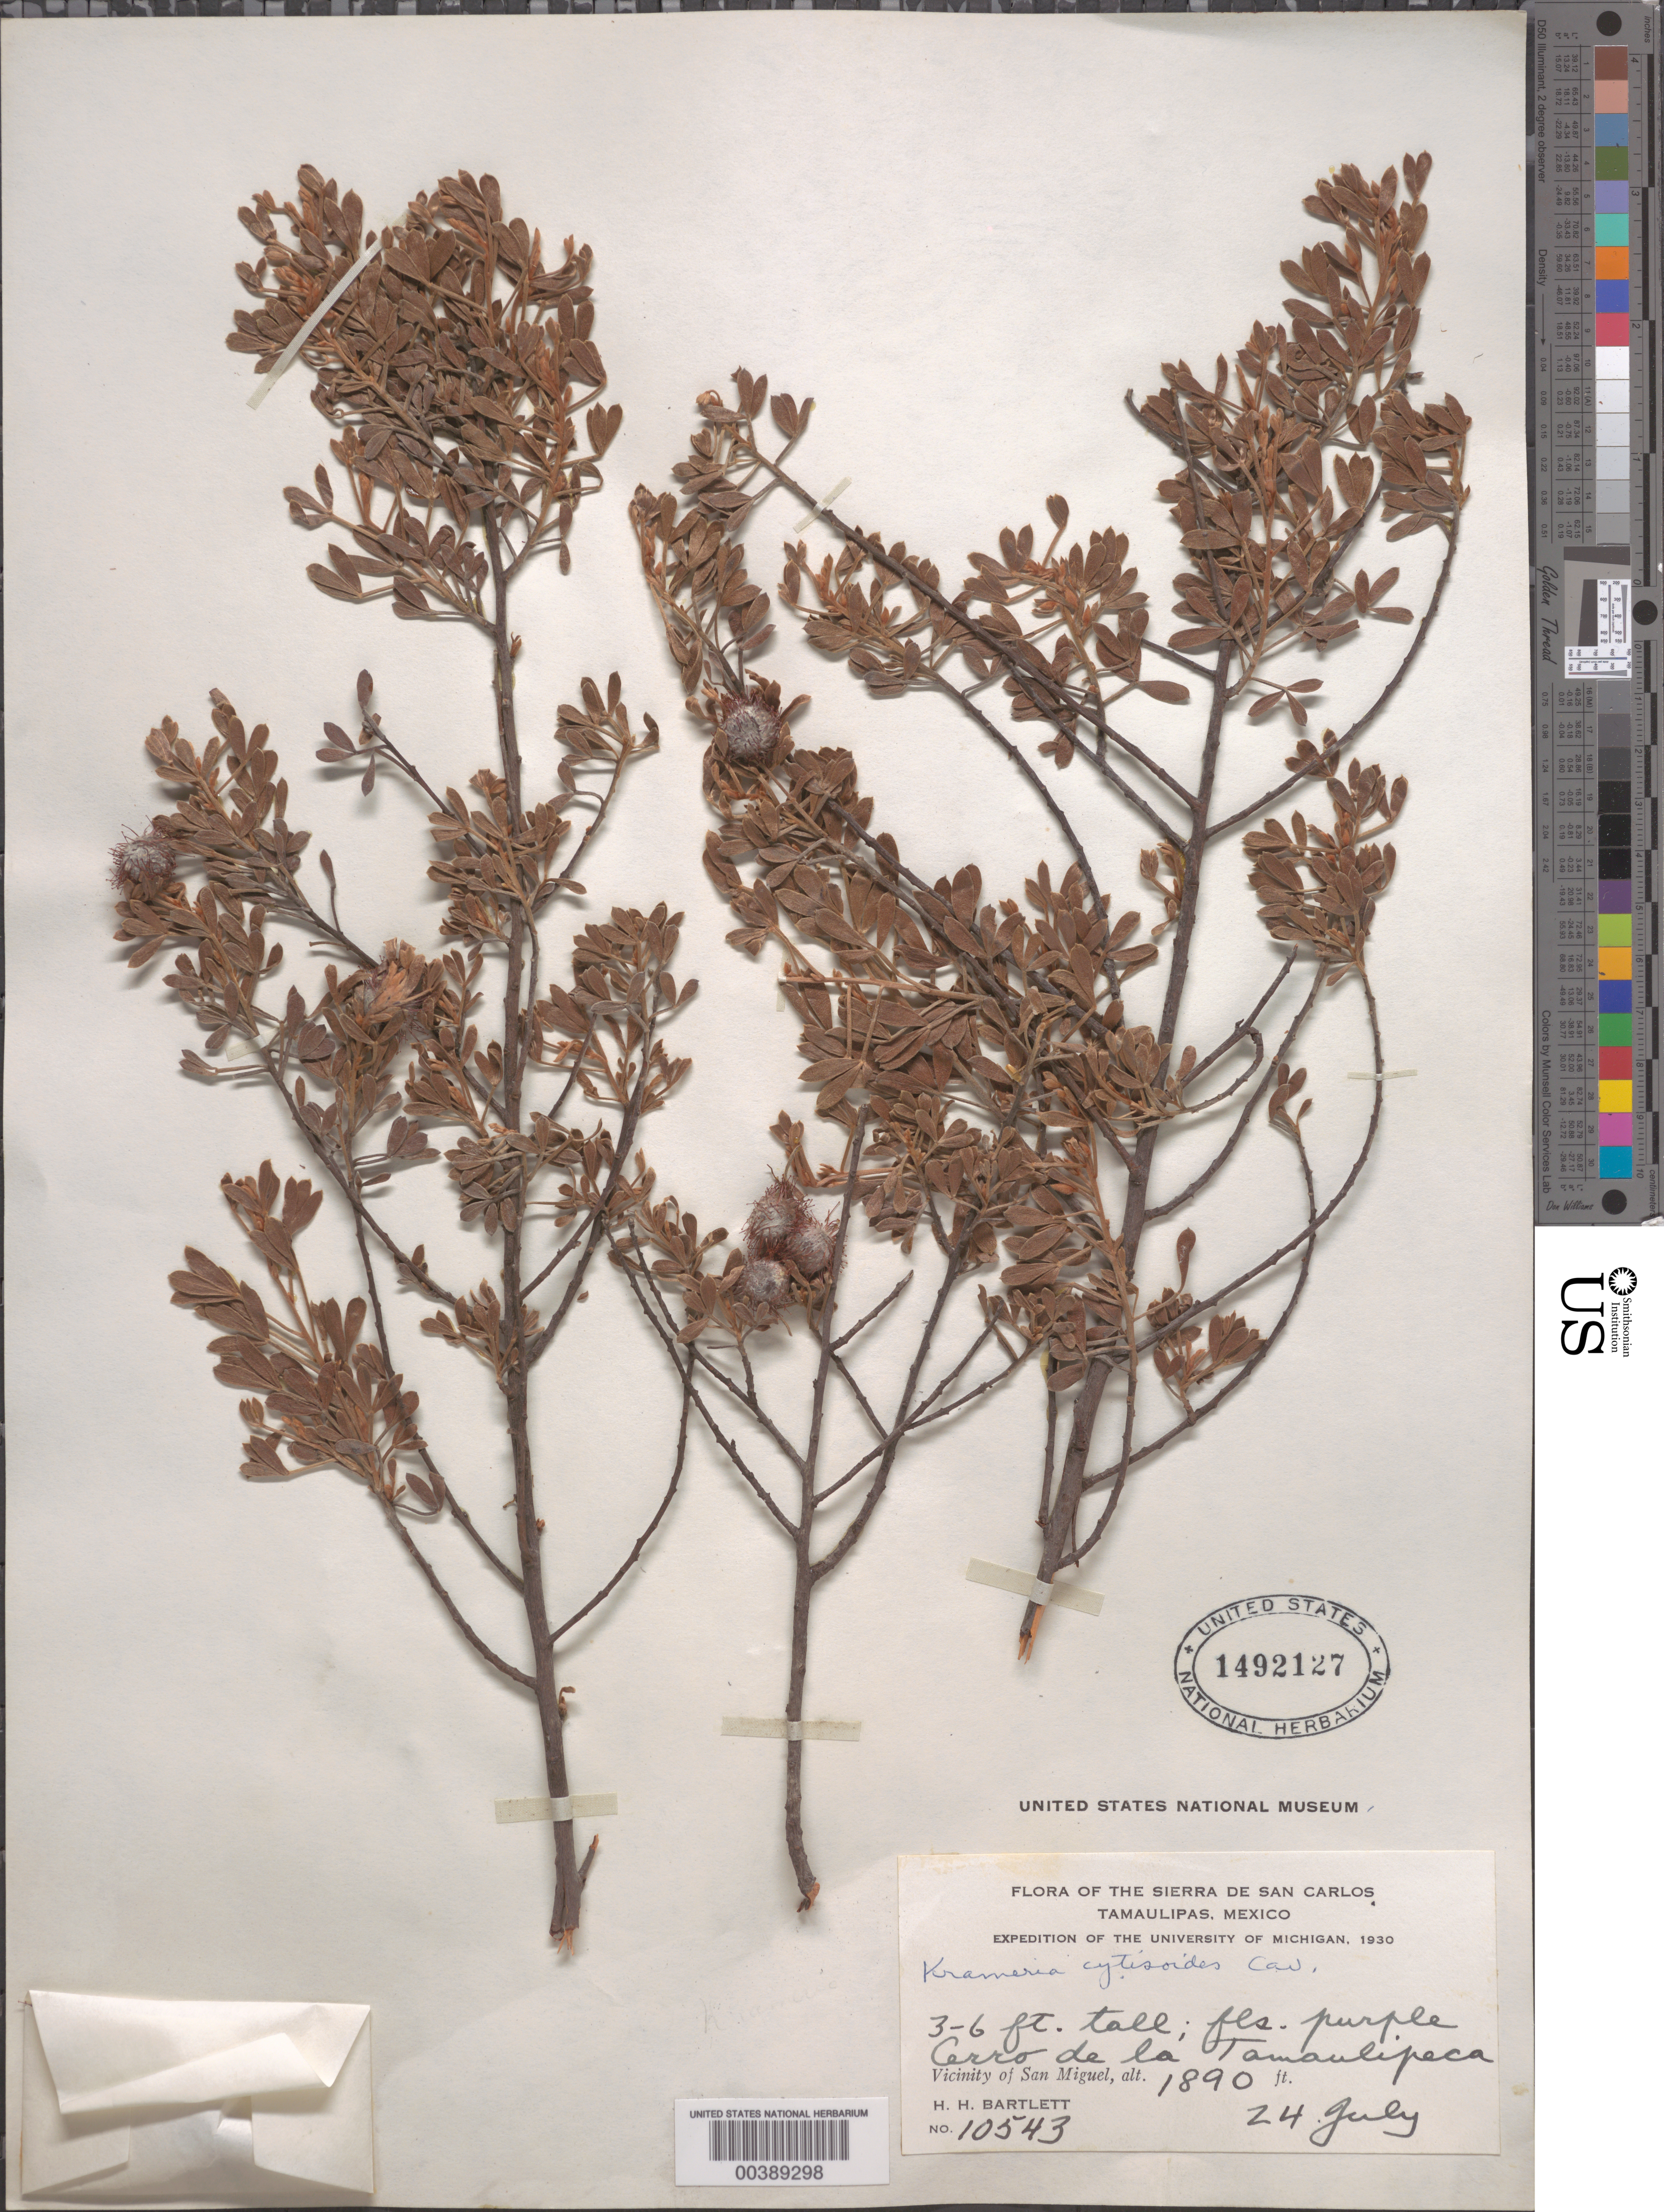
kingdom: Plantae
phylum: Tracheophyta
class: Magnoliopsida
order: Zygophyllales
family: Krameriaceae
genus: Krameria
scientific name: Krameria cytisoides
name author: Cav.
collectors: H. H. Bartlett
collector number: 10543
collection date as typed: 24 Jul 1930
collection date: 1930-07-24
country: Mexico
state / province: Tamaulipas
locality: Cerro de la tamanlipeca; vicinity of San Miguel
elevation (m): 576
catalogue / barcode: US 1492127